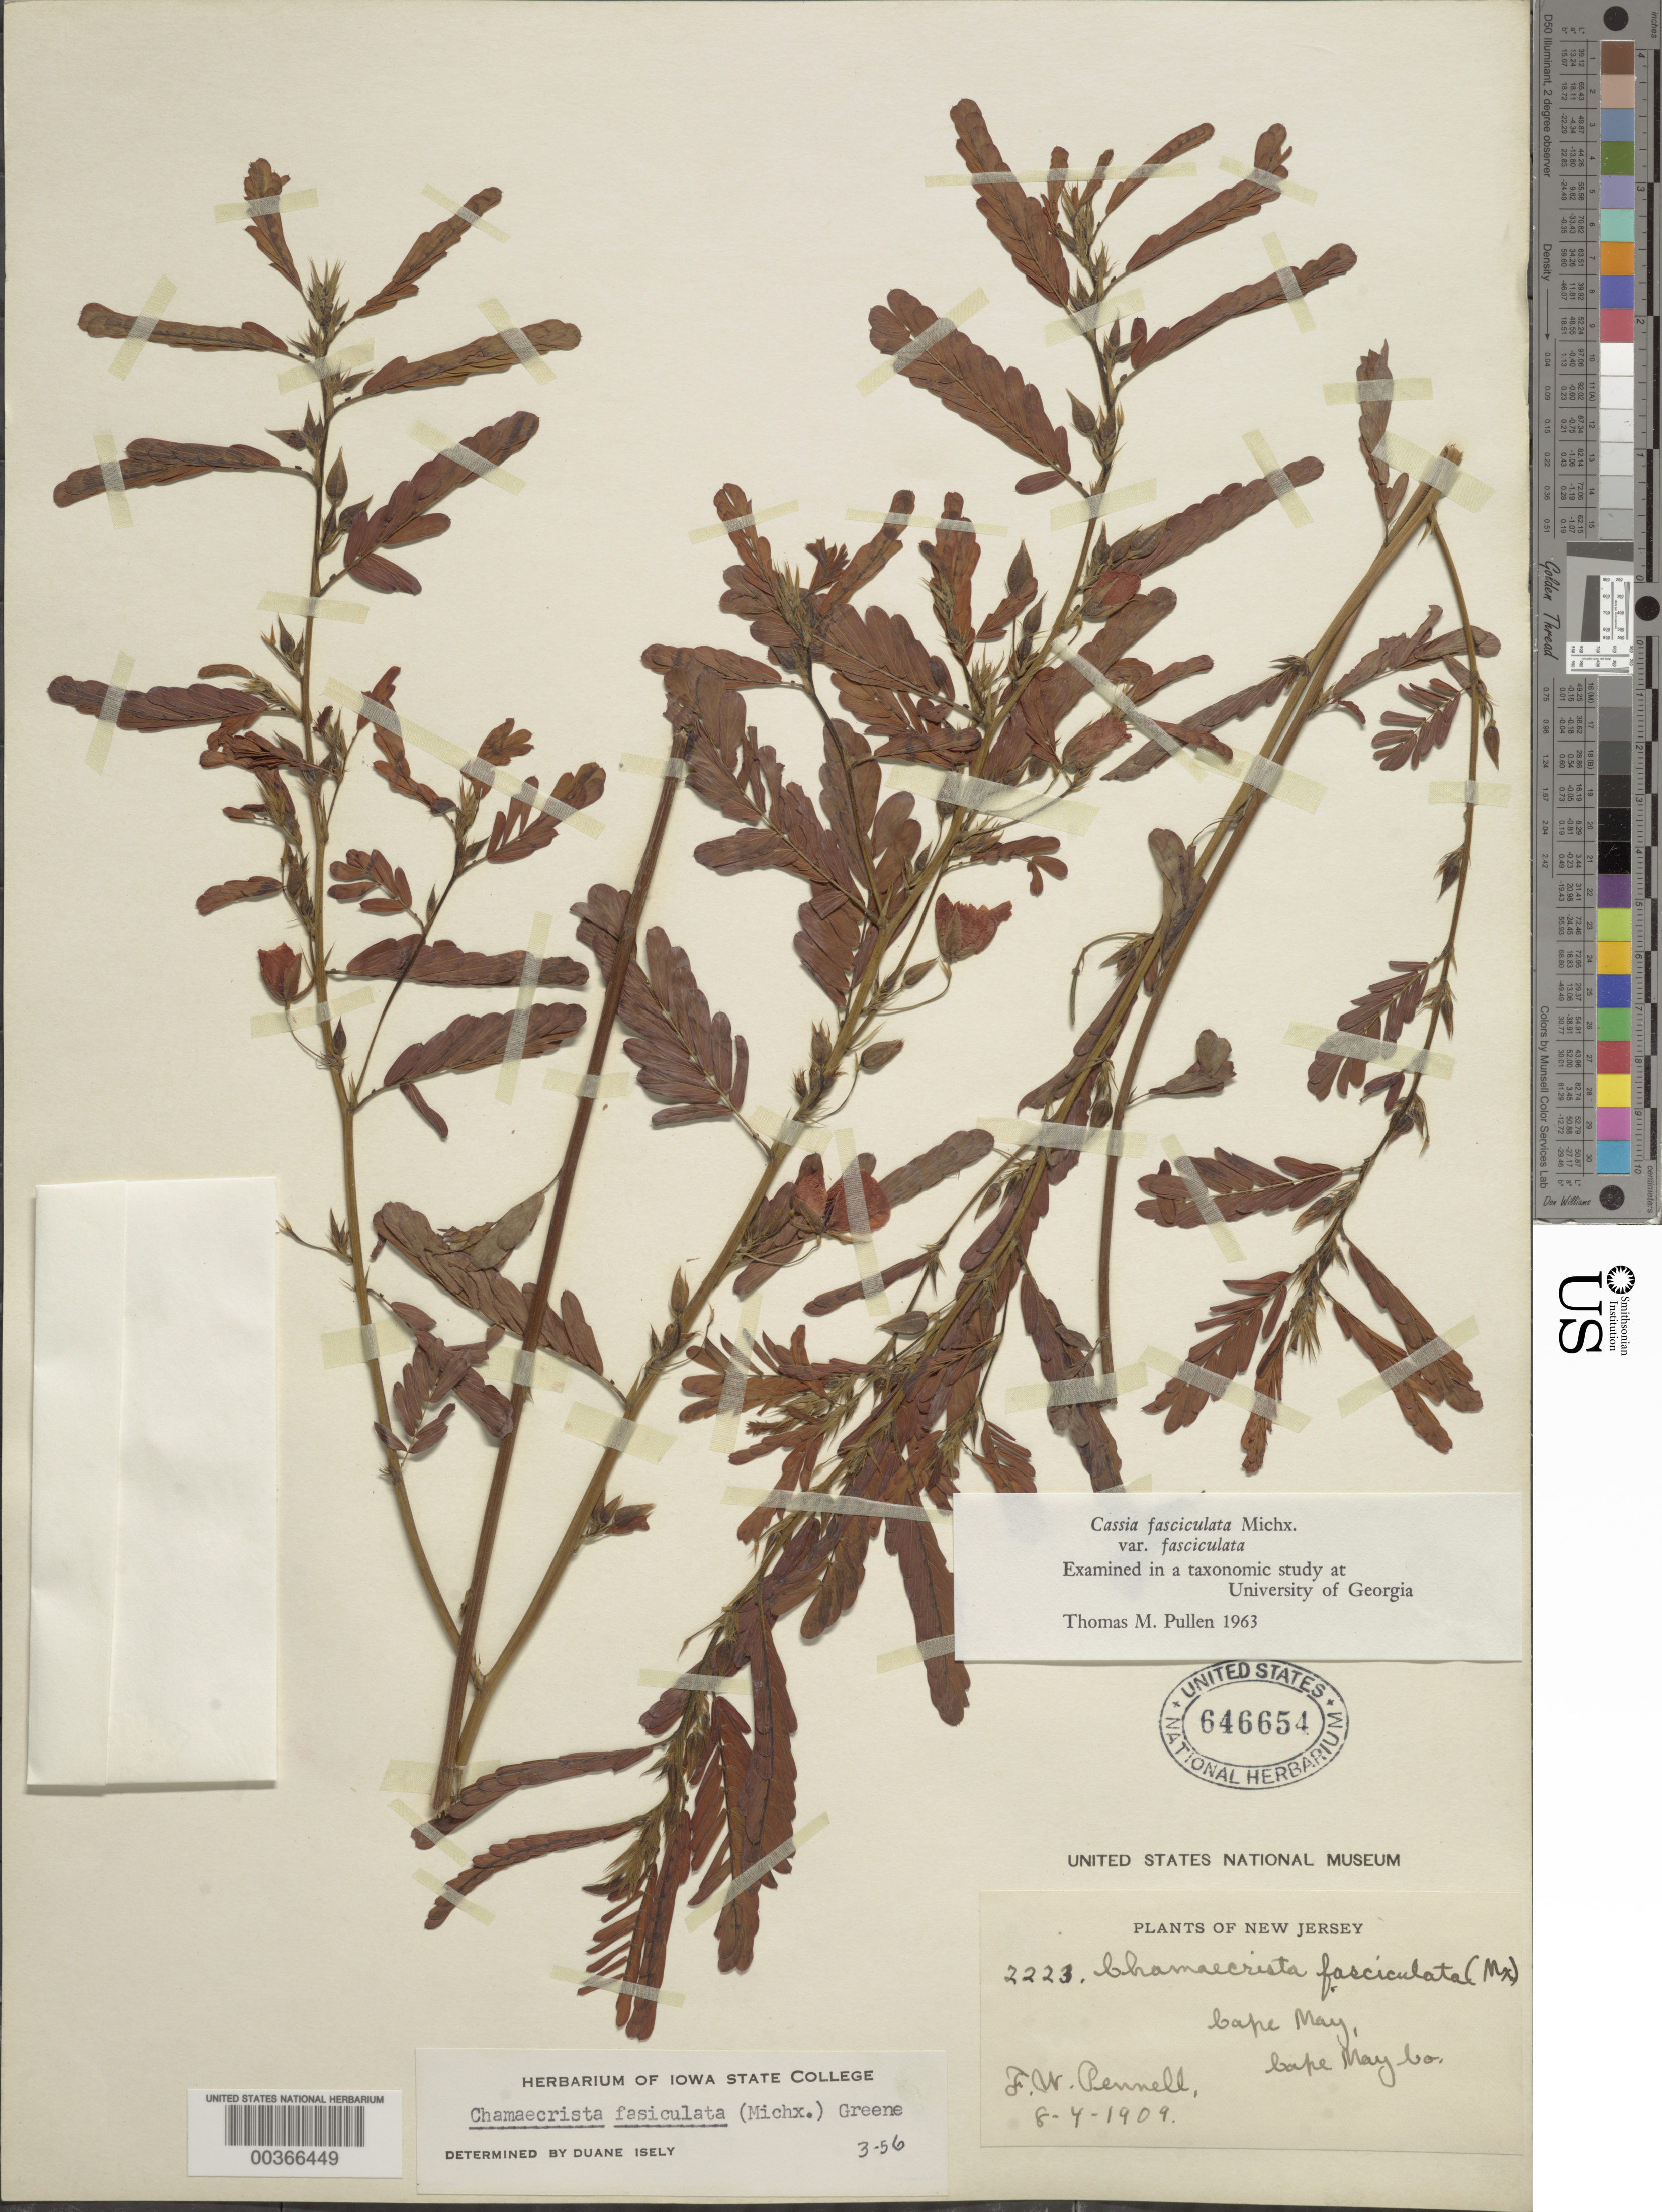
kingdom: Plantae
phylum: Tracheophyta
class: Magnoliopsida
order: Fabales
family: Fabaceae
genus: Chamaecrista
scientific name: Chamaecrista fasciculata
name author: (Michx.) Greene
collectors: F. W. Pennell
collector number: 2223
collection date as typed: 08 Apr 1909 or 04 Aug 1909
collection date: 1909-04-08 or 1909-08-04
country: United States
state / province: New Jersey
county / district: Cape May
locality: Cape may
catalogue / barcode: US 646654